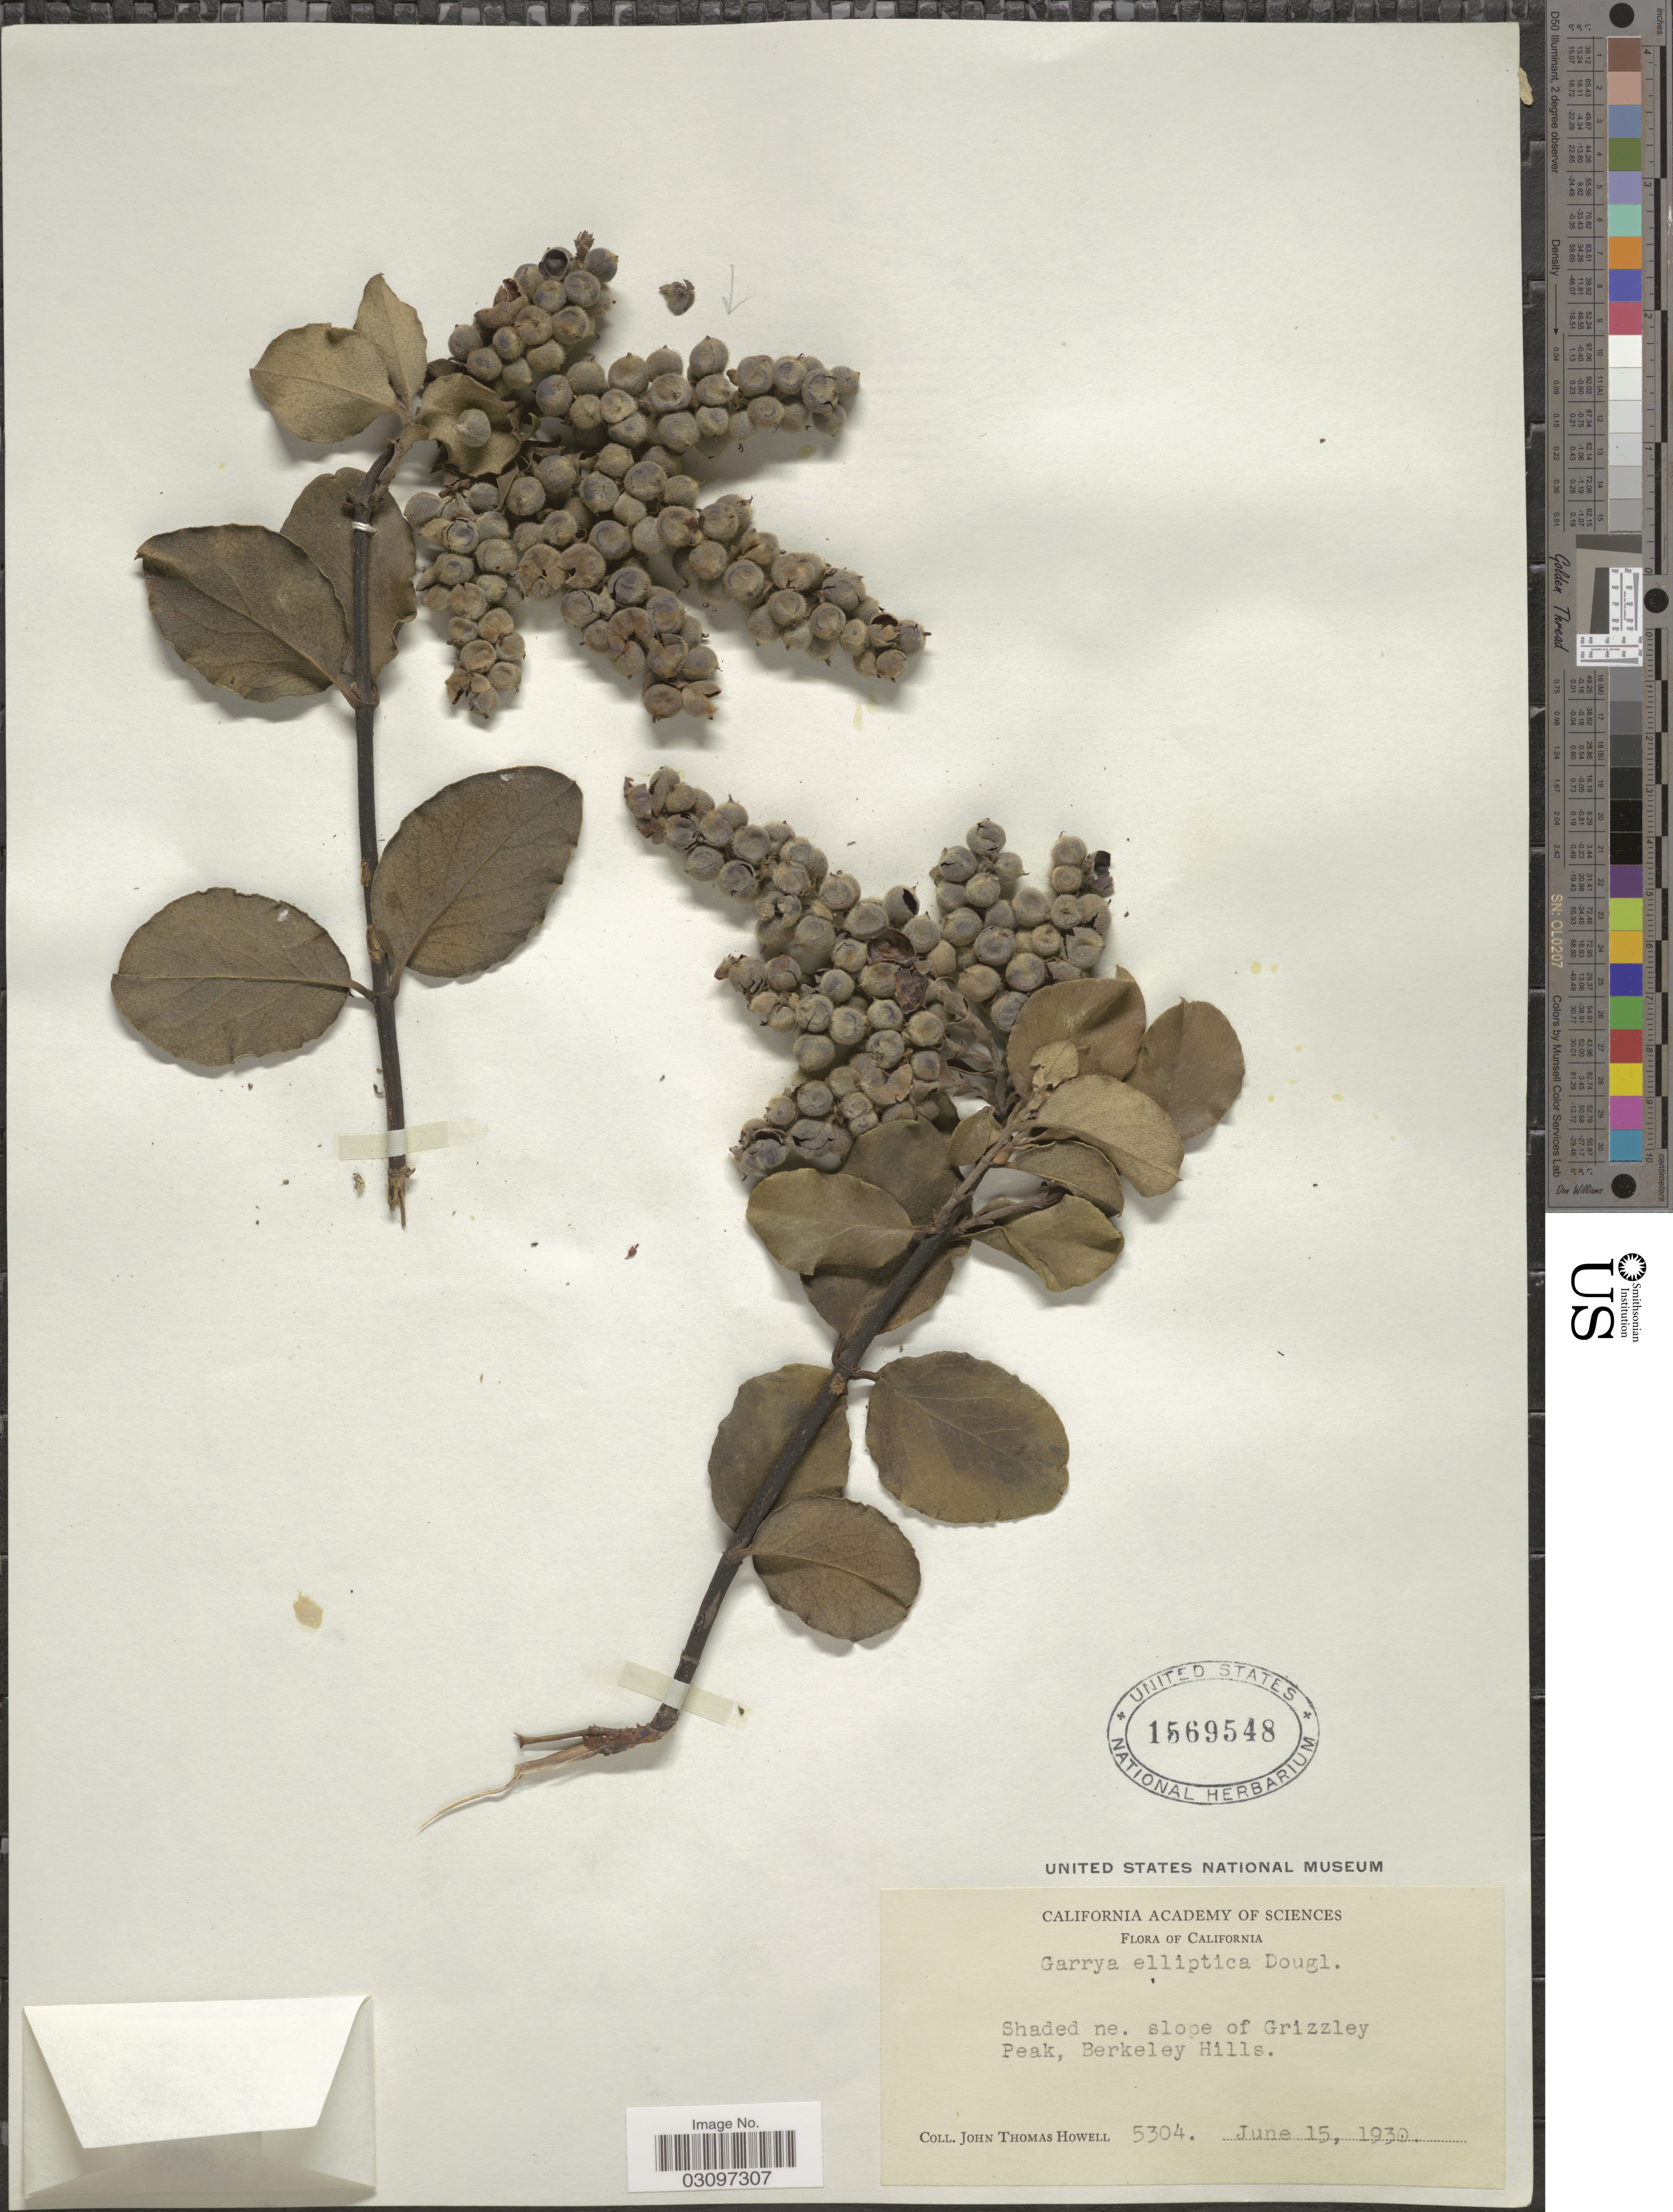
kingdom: Plantae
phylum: Tracheophyta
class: Magnoliopsida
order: Garryales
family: Garryaceae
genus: Garrya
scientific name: Garrya elliptica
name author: Douglas ex Lindl.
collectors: J. T. Howell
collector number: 5304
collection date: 1930-06-15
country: United States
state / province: California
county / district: Alameda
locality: Shaded ne. slope of Grizzley Peak, Berkeley Hills.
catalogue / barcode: US 1569548